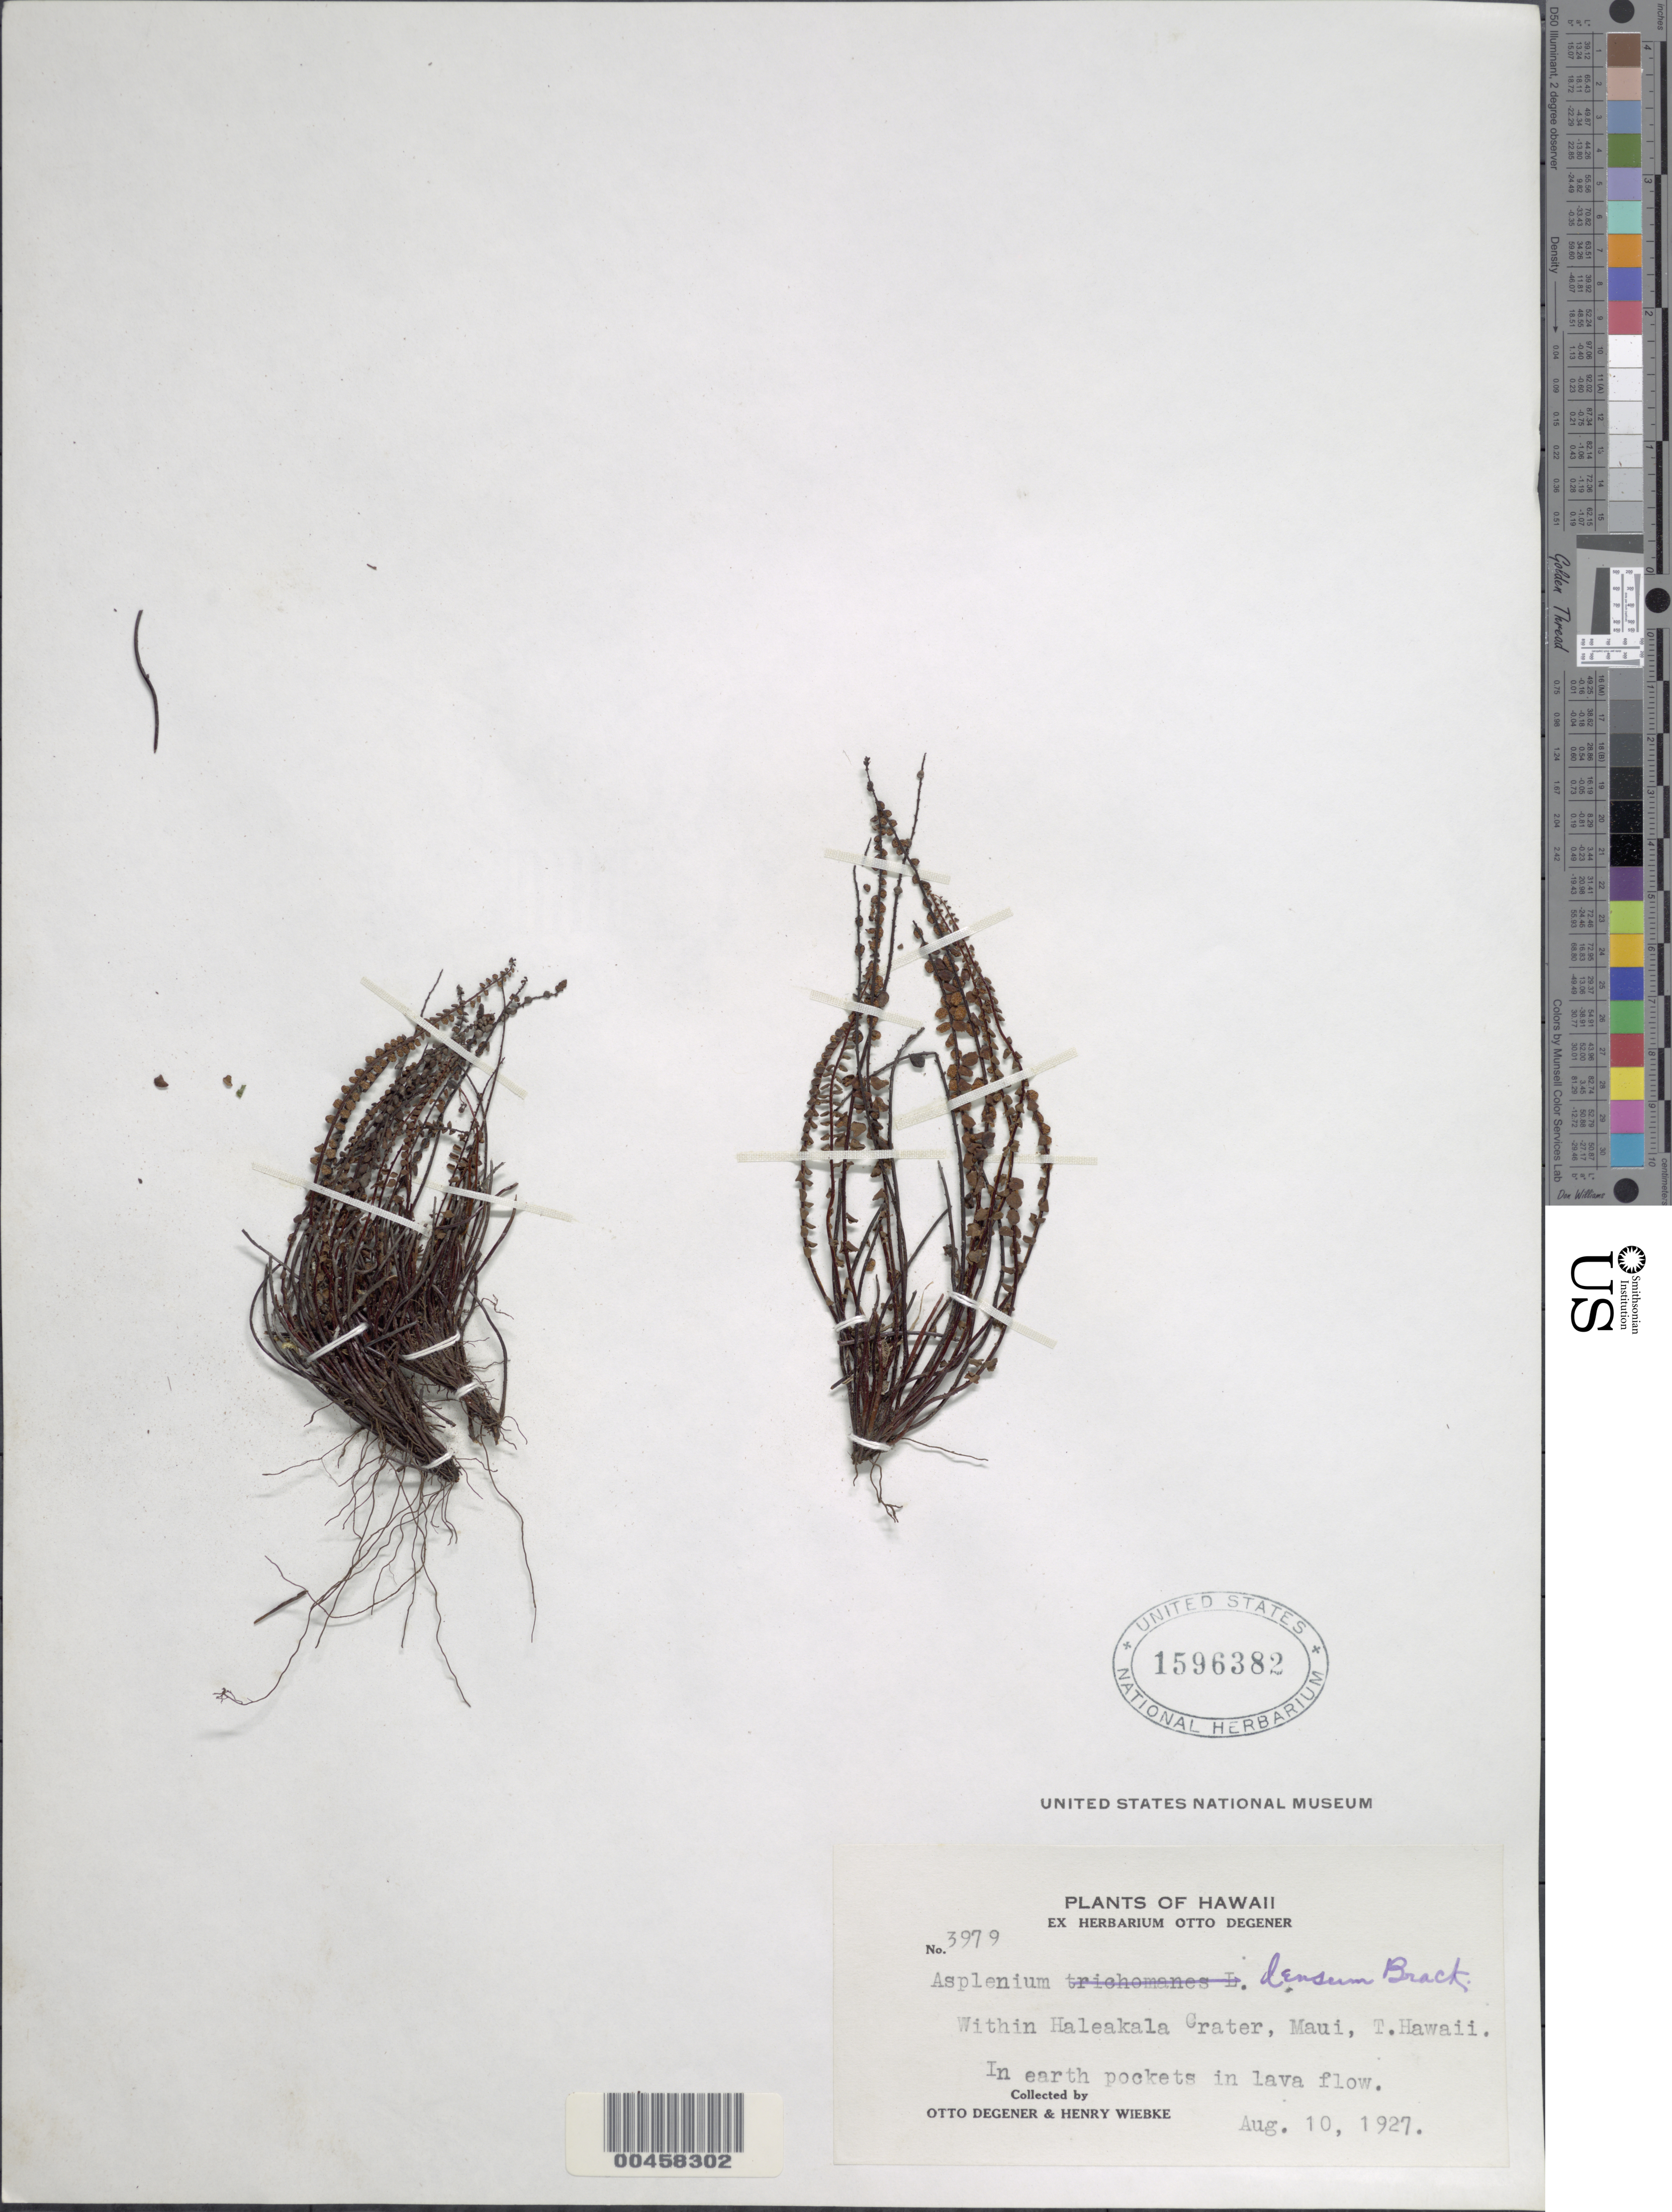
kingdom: Plantae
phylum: Tracheophyta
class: Polypodiopsida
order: Polypodiales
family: Aspleniaceae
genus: Asplenium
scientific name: Asplenium trichomanes subsp. densum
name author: (Brack.) W.H. Wagner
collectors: O. Degener & H. Wiebke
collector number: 3979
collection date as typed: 10 Aug 1927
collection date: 1927-08-10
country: United States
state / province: Hawaii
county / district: Maui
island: Maui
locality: Within Haleakala Crater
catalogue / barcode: US 1596382